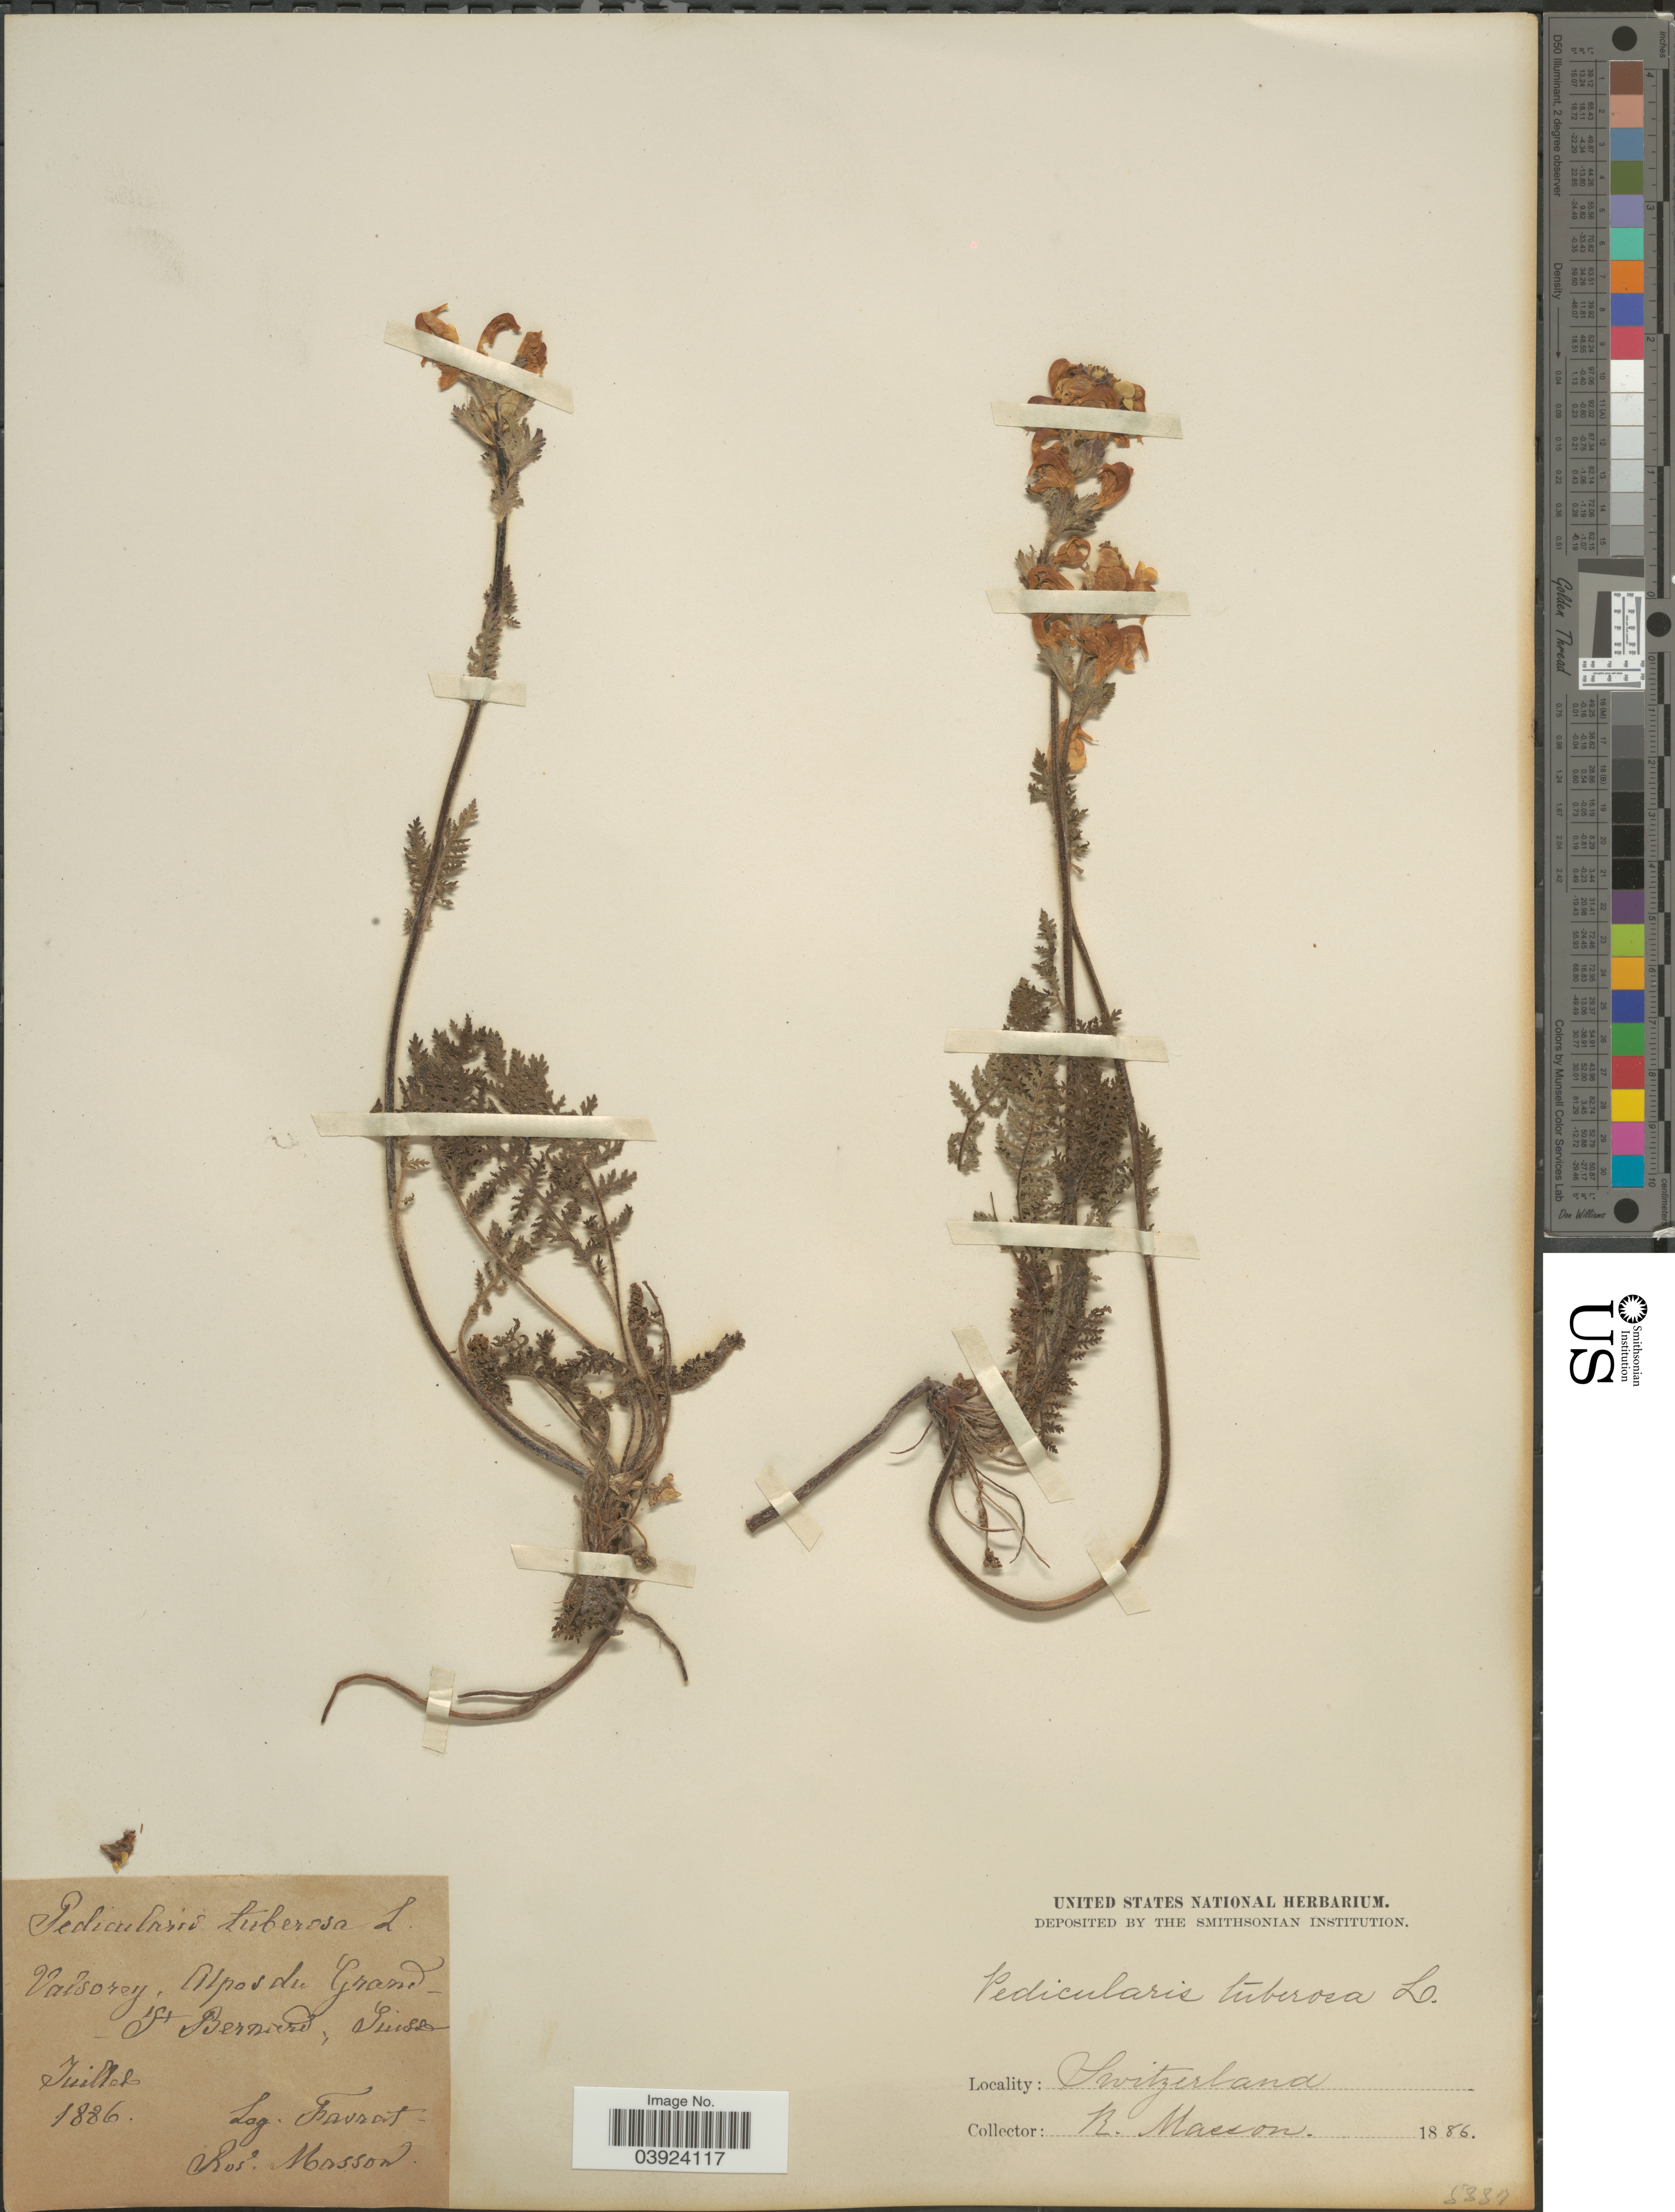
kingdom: Plantae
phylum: Tracheophyta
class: Magnoliopsida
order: Lamiales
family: Orobanchaceae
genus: Pedicularis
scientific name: Pedicularis tuberosa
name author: L.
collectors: R. Masson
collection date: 1886-07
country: Switzerland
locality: Valsorey, Alpos du Grand St. Bernard, Suisse.